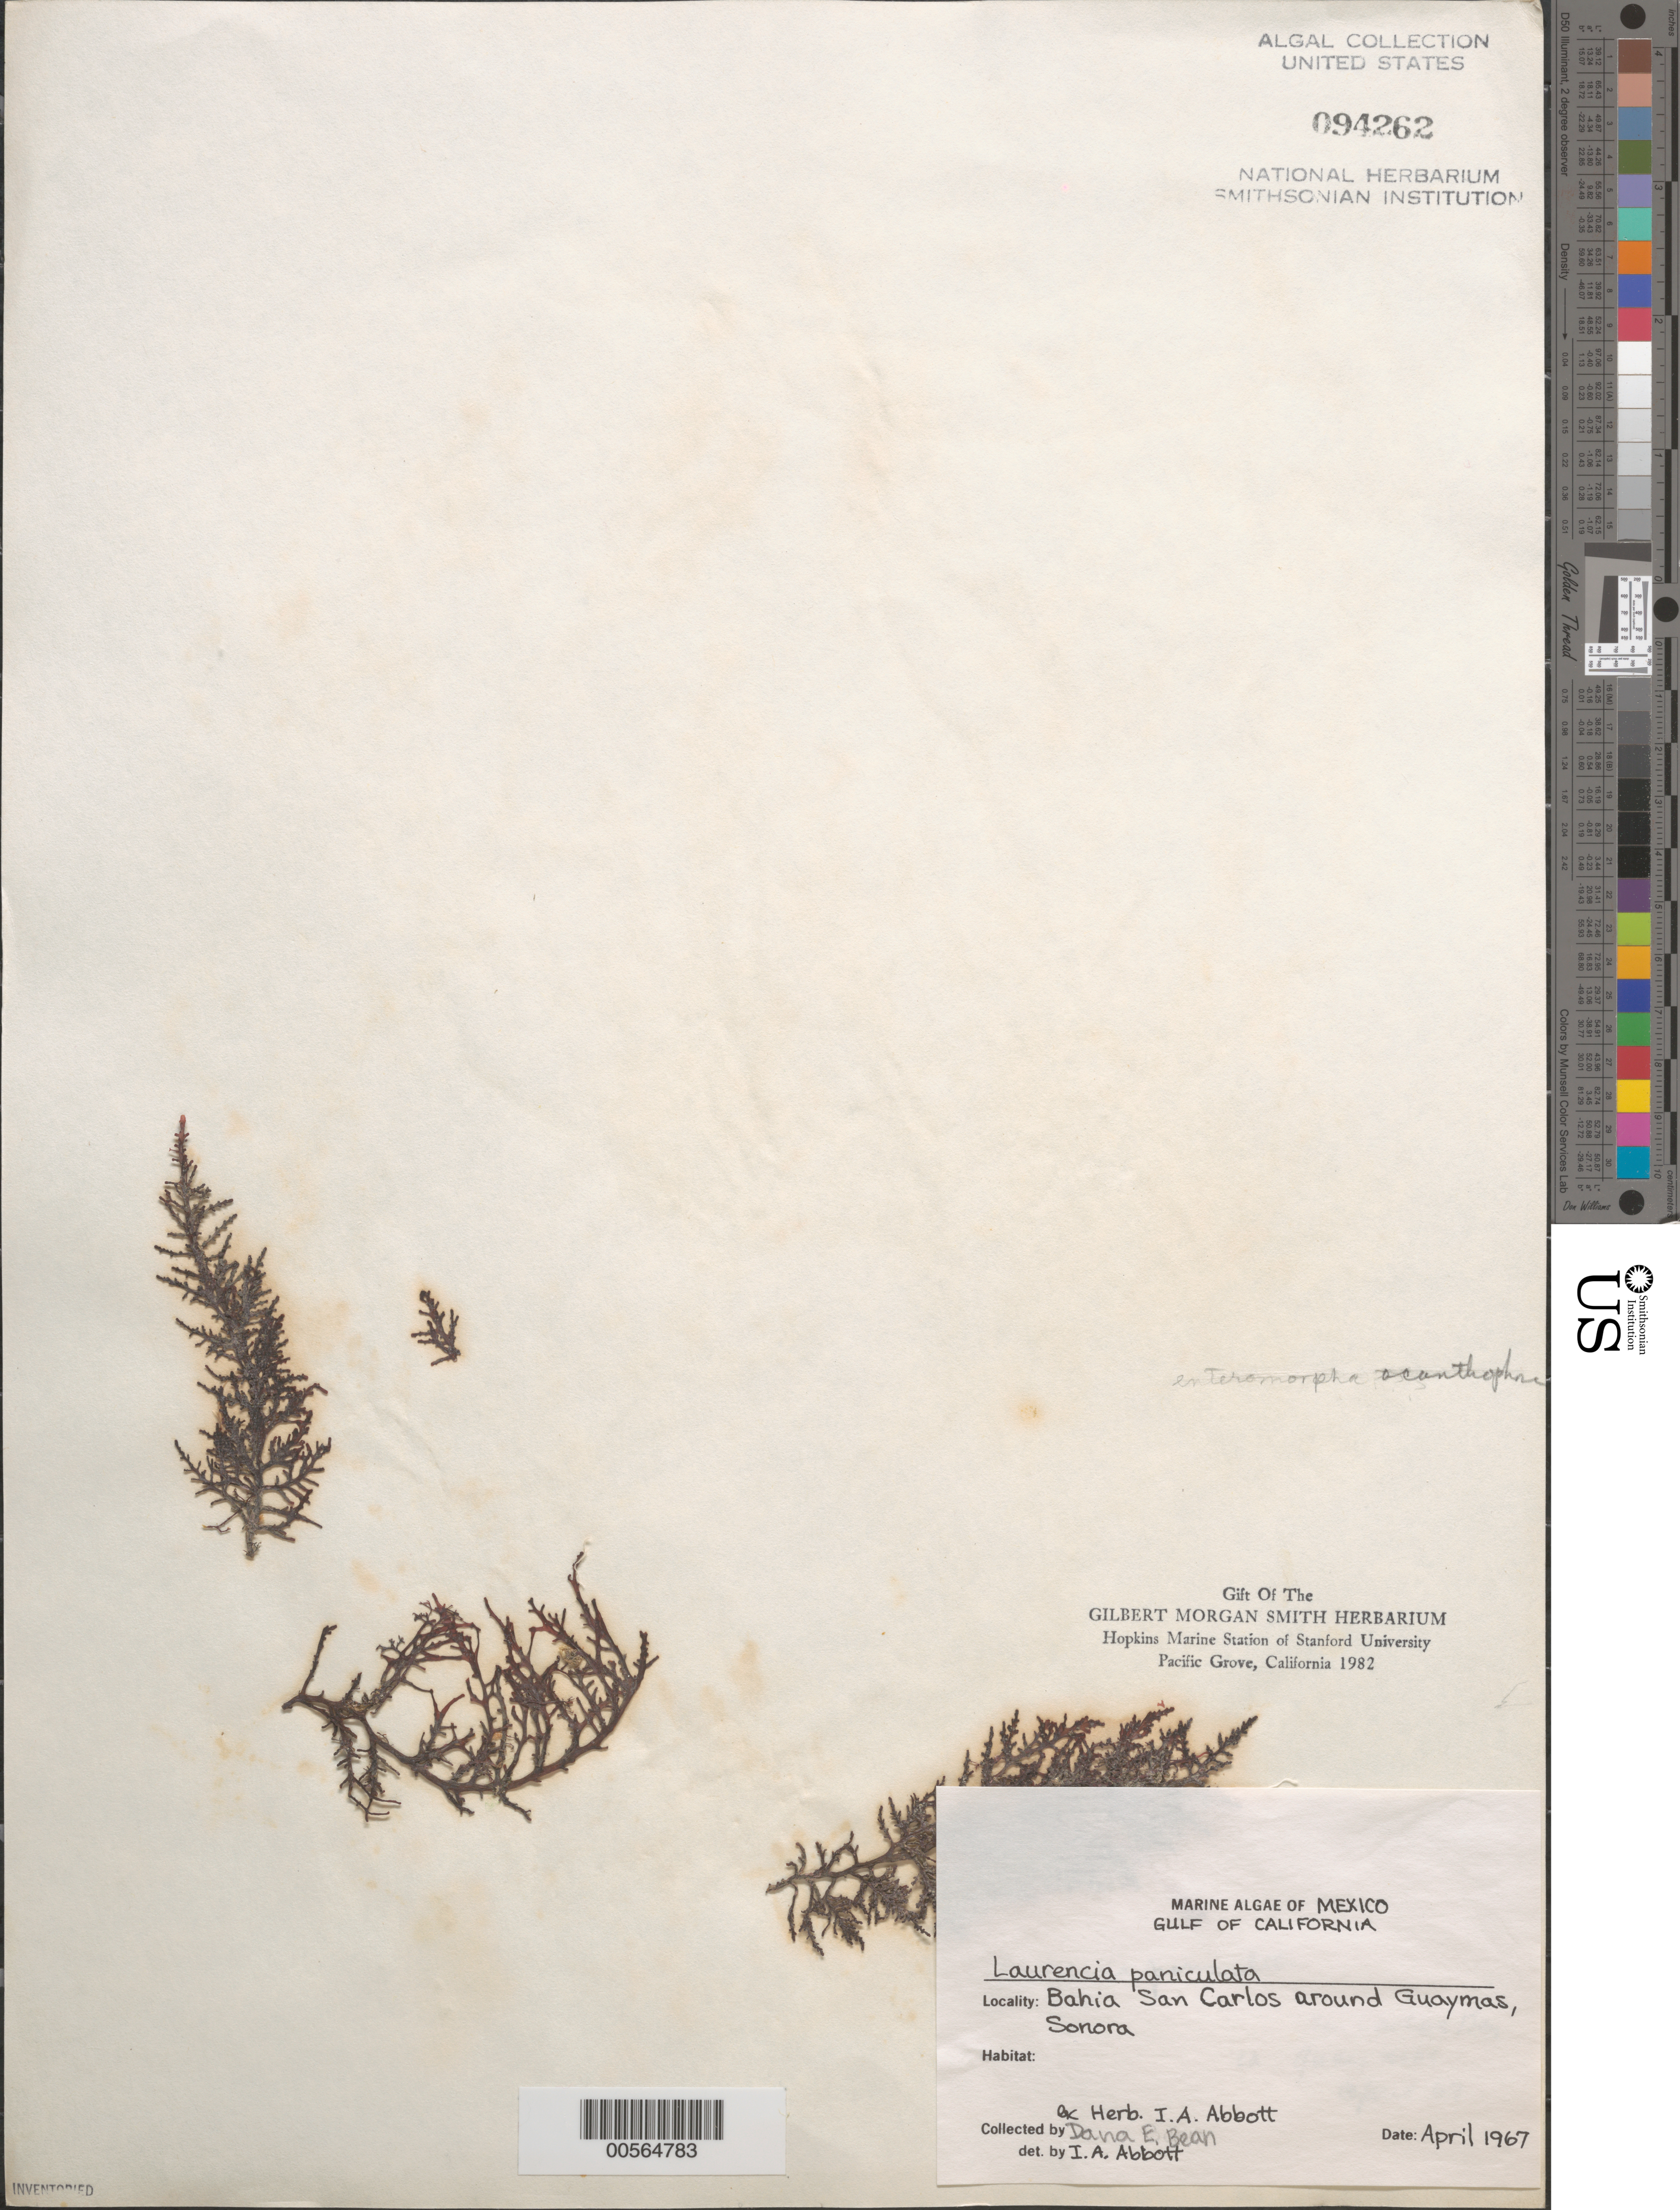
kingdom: Plantae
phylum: Rhodophyta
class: Florideophyceae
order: Ceramiales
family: Rhodomelaceae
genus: Palisada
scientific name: Palisada thuyoides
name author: (Kützing) Cassano et al.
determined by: Algae name updating Project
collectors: D. Bean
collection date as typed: Apr 1967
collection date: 1967-04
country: Mexico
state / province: Sonora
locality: Bahia San Carlos near Guaymas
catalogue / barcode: US 94262